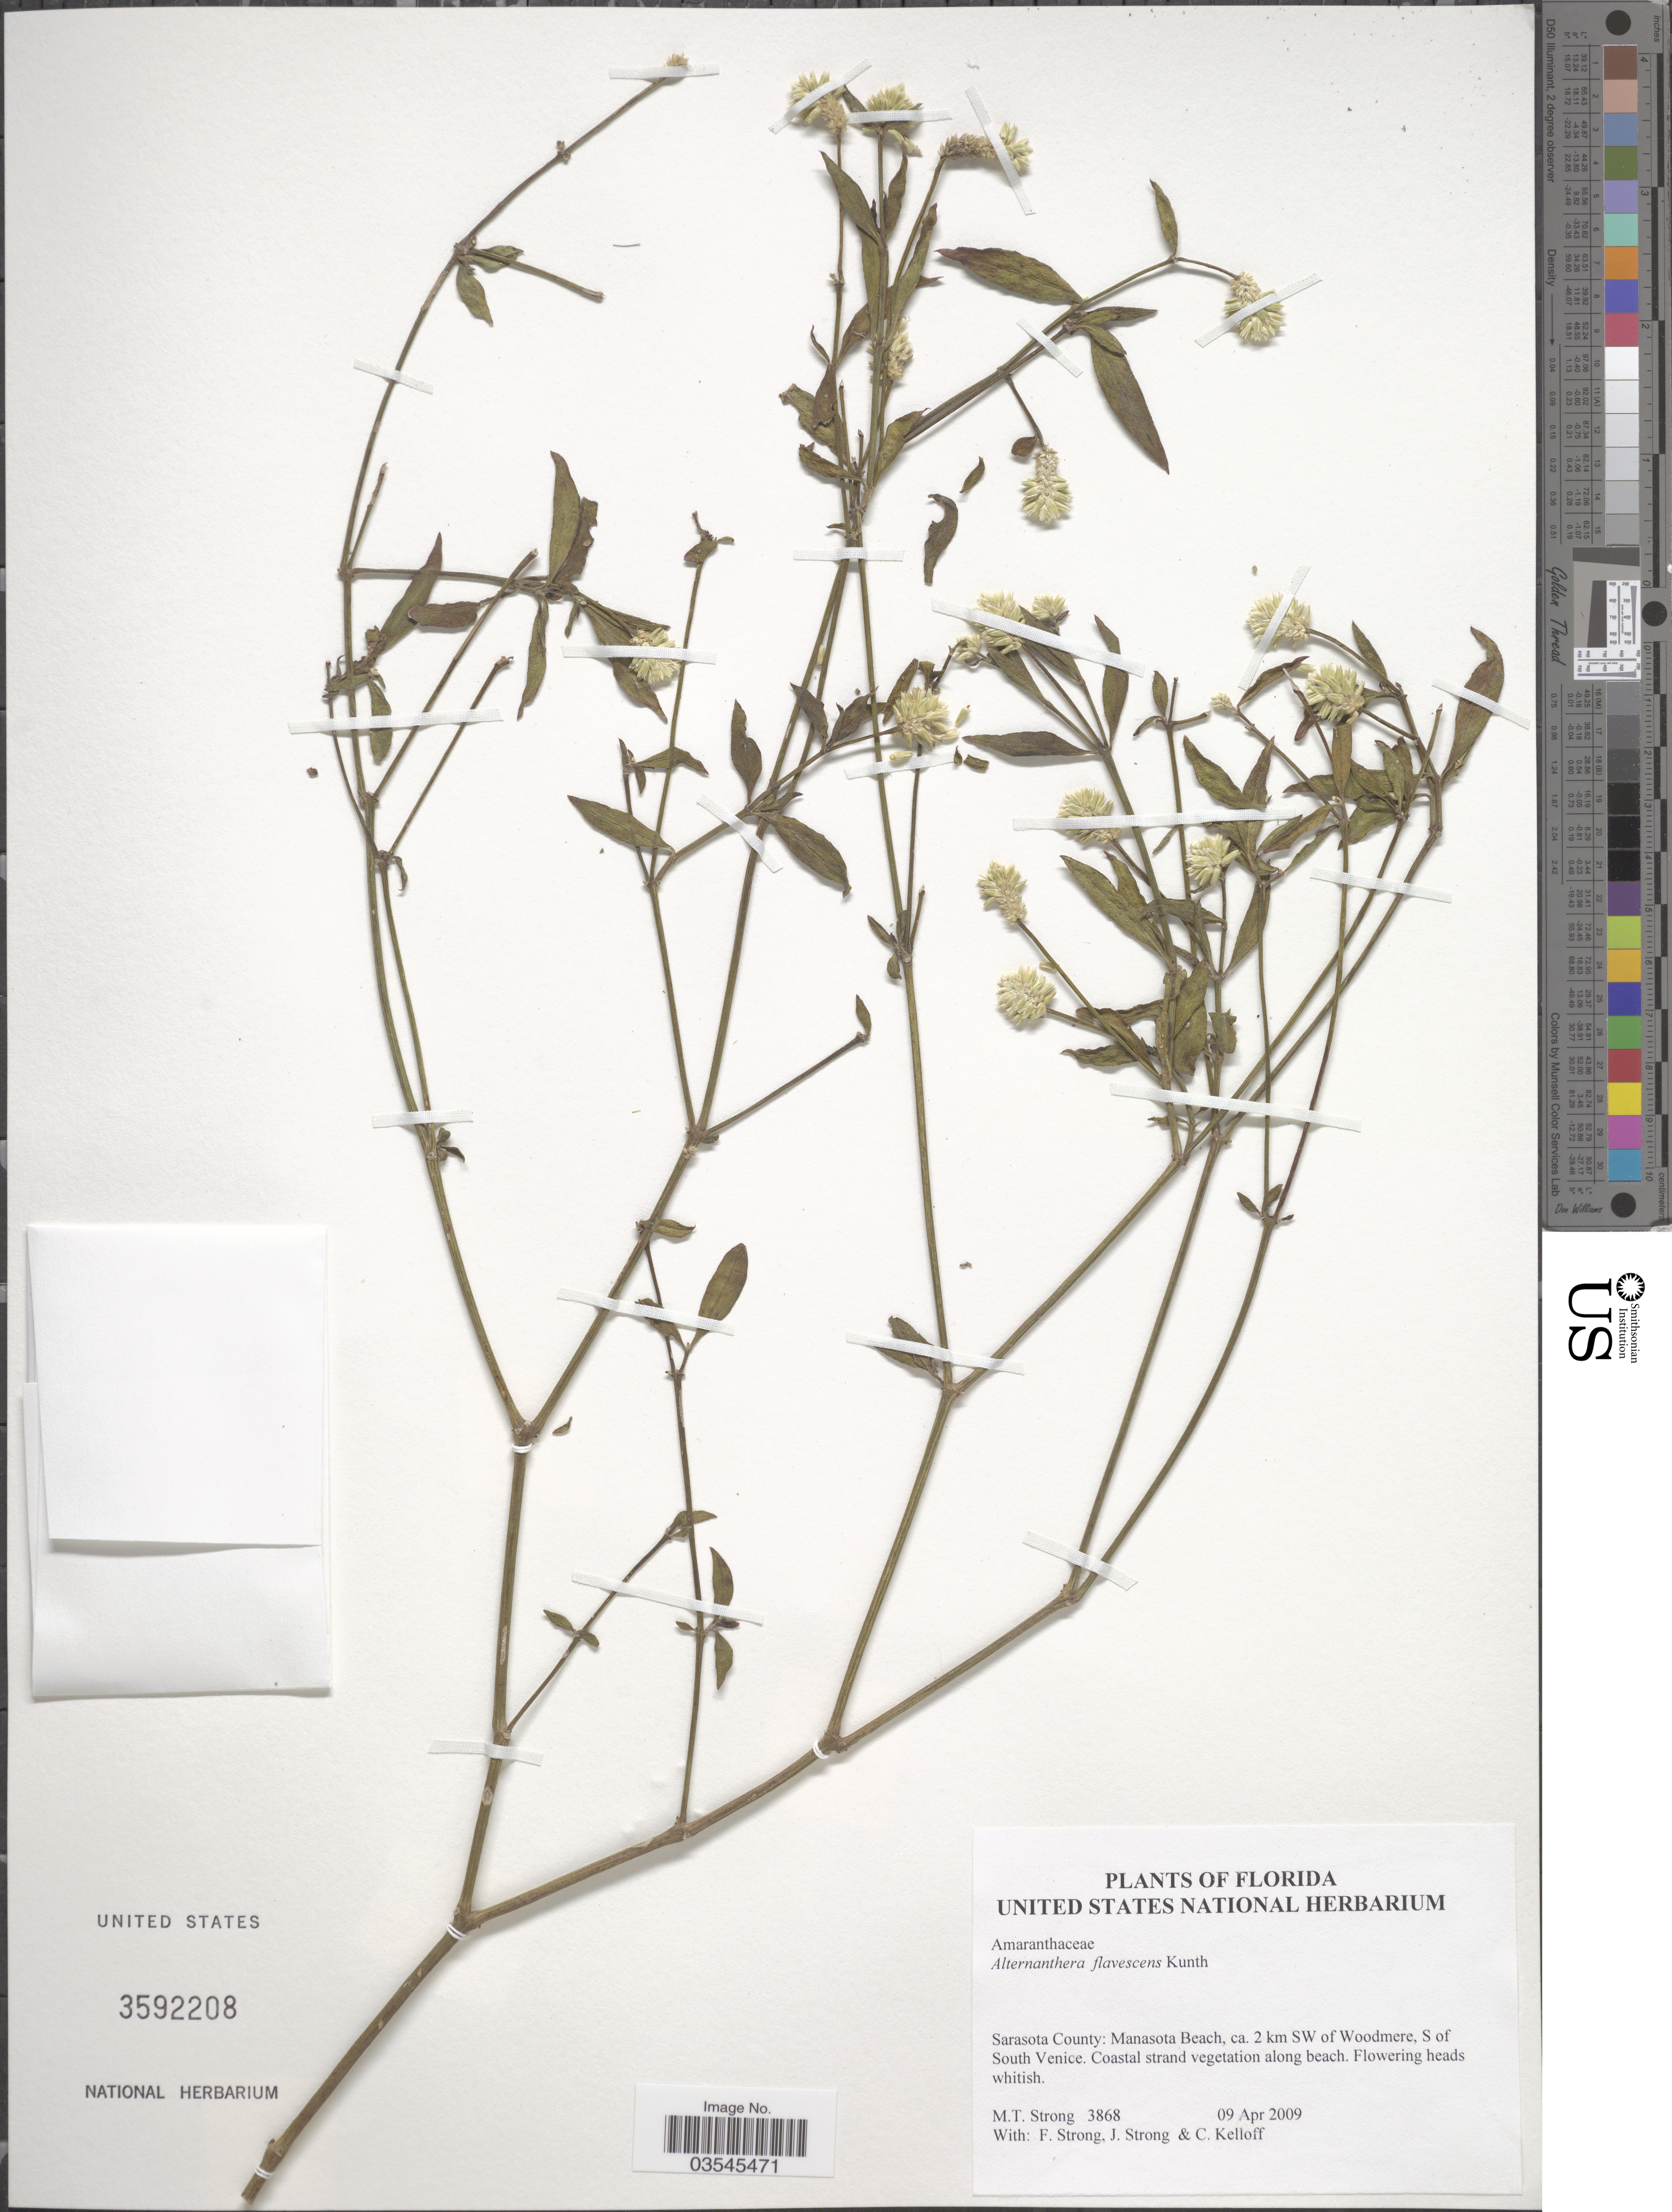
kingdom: Plantae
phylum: Tracheophyta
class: Magnoliopsida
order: Caryophyllales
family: Amaranthaceae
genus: Alternanthera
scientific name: Alternanthera flavescens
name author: Kunth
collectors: M. T. Strong, F. Strong, J. Strong & C. L. Kelloff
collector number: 3868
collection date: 2009-04-09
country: United States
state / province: Florida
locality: Sarasota County: Manasota Beach, ca. 2 km SW of Woodmere, S of South Venice.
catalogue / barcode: US 3592208